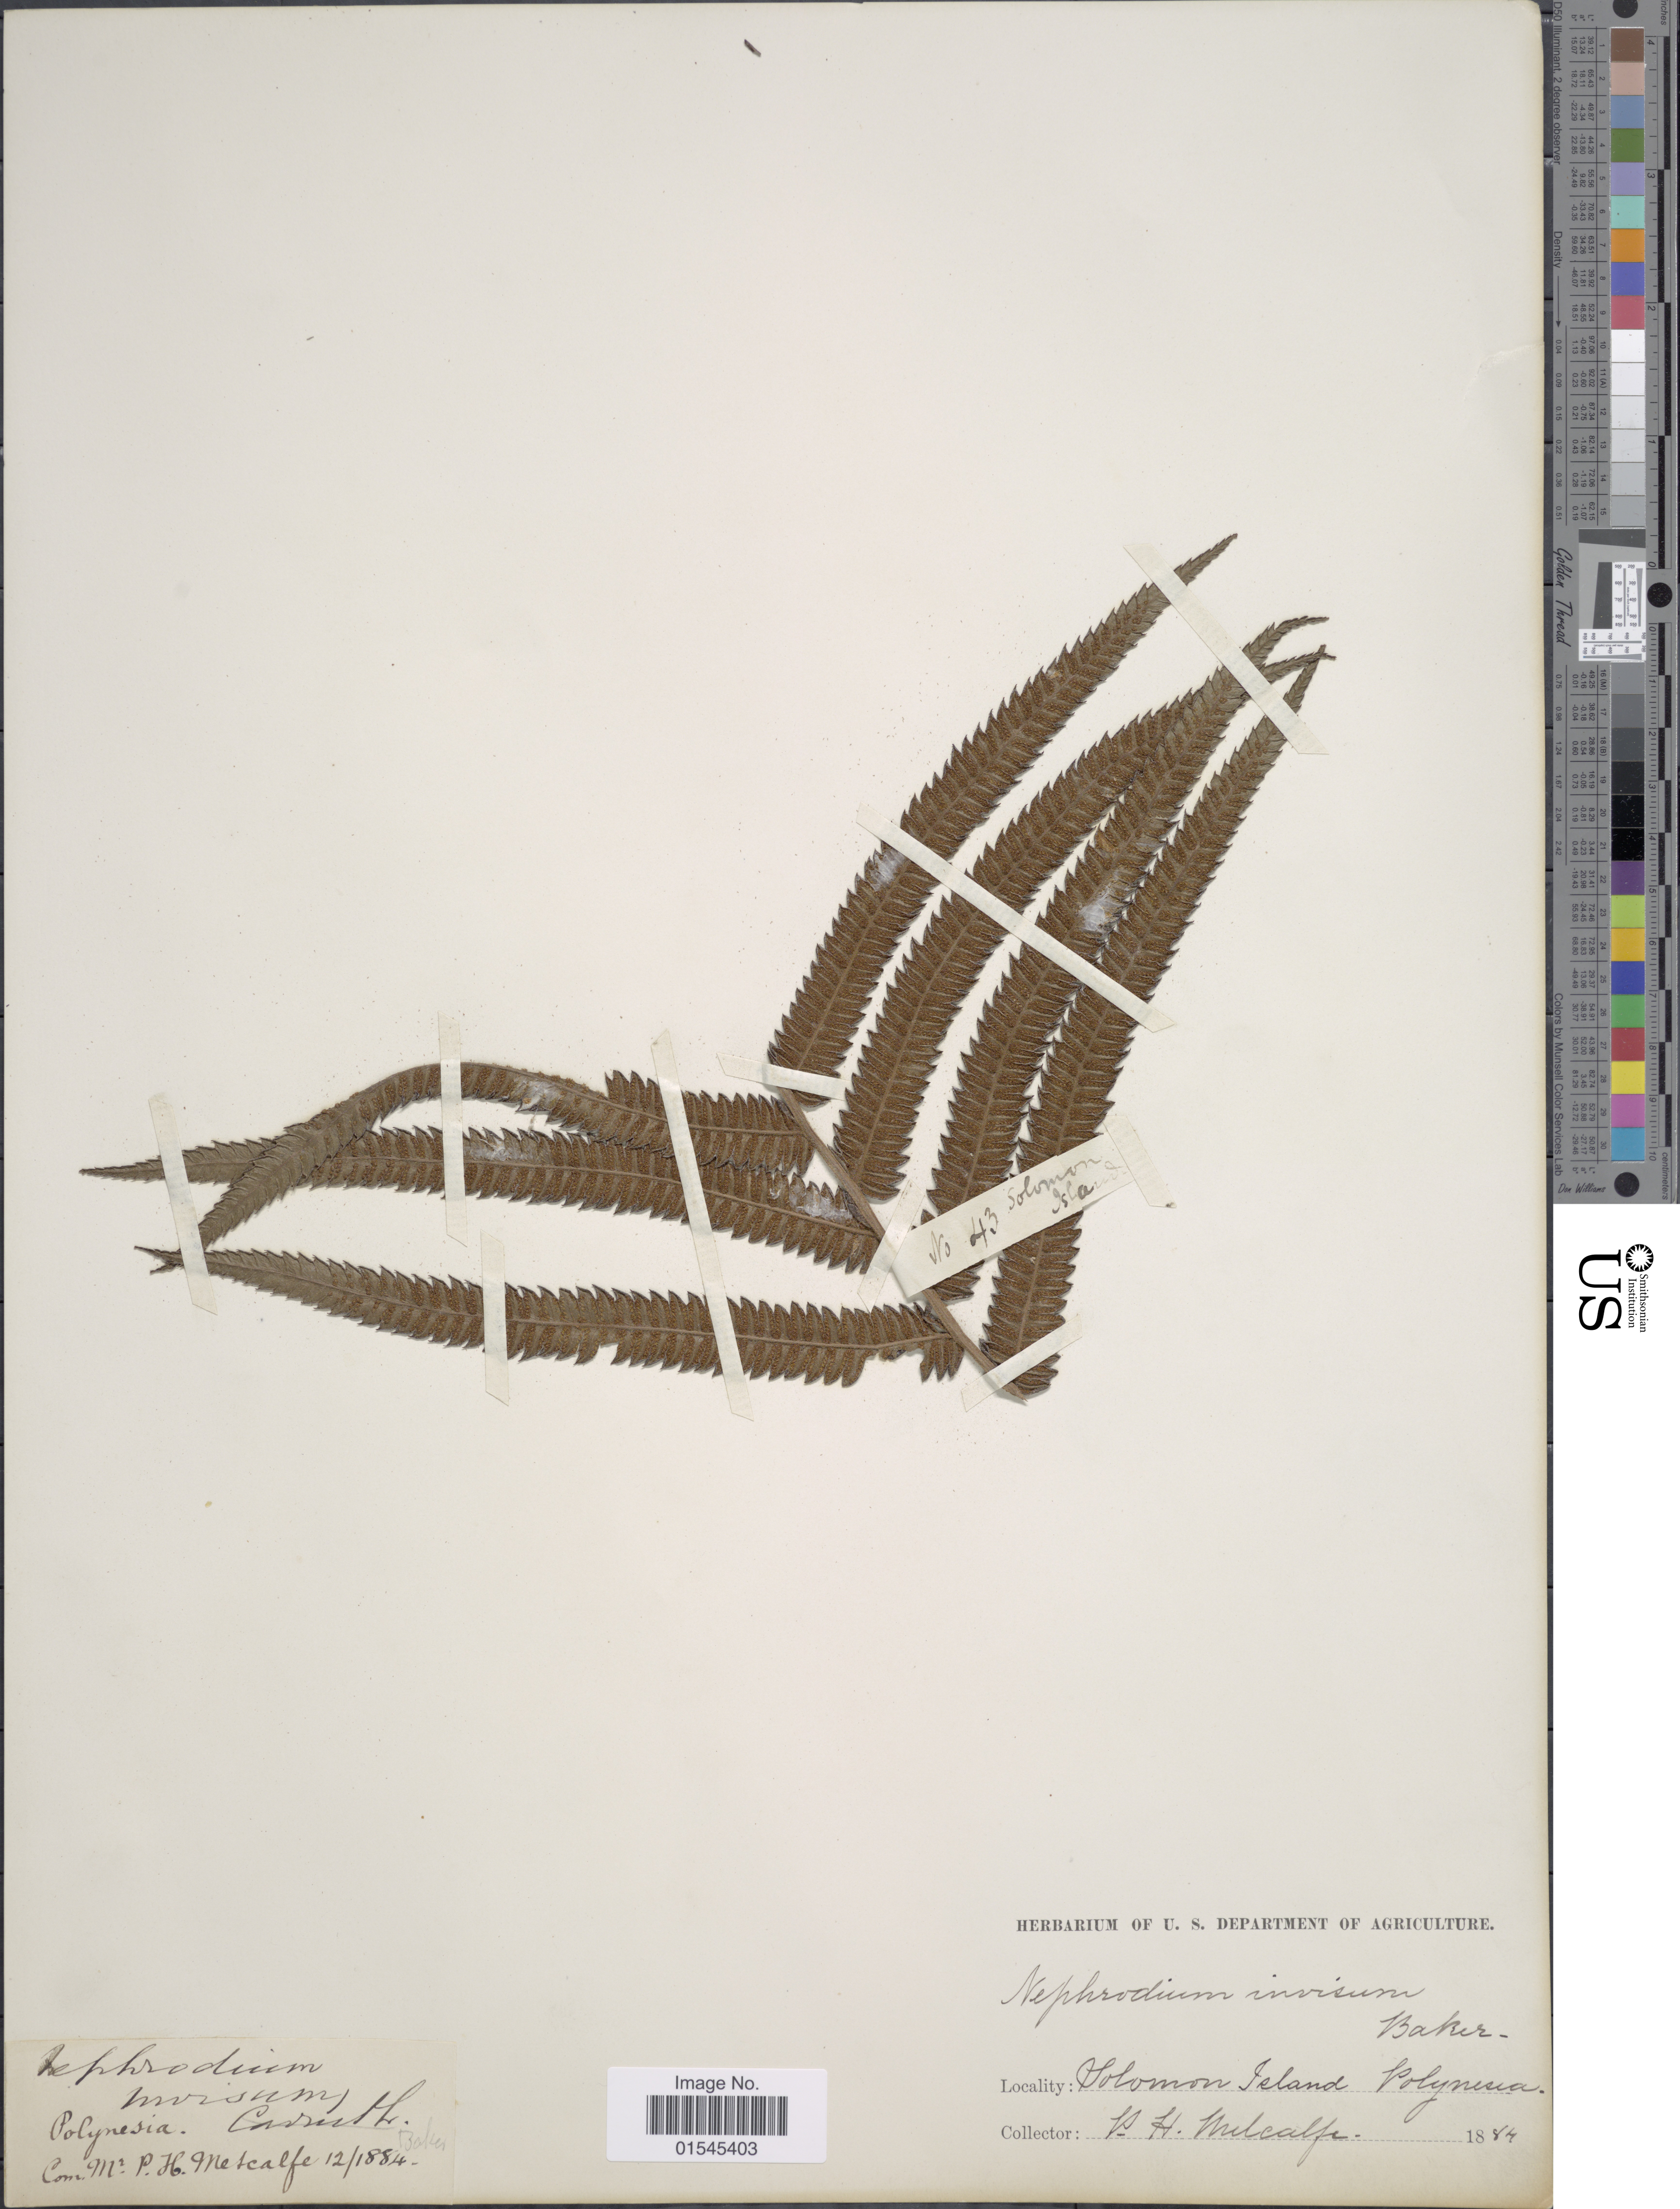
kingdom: Plantae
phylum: Tracheophyta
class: Polypodiopsida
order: Polypodiales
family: Thelypteridaceae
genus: Sphaerostephanos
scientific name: Sphaerostephanos unitus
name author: (L.) Holttum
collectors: P. Metcalfe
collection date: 1884-12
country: Solomon Islands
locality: Polynesia [interpreted]